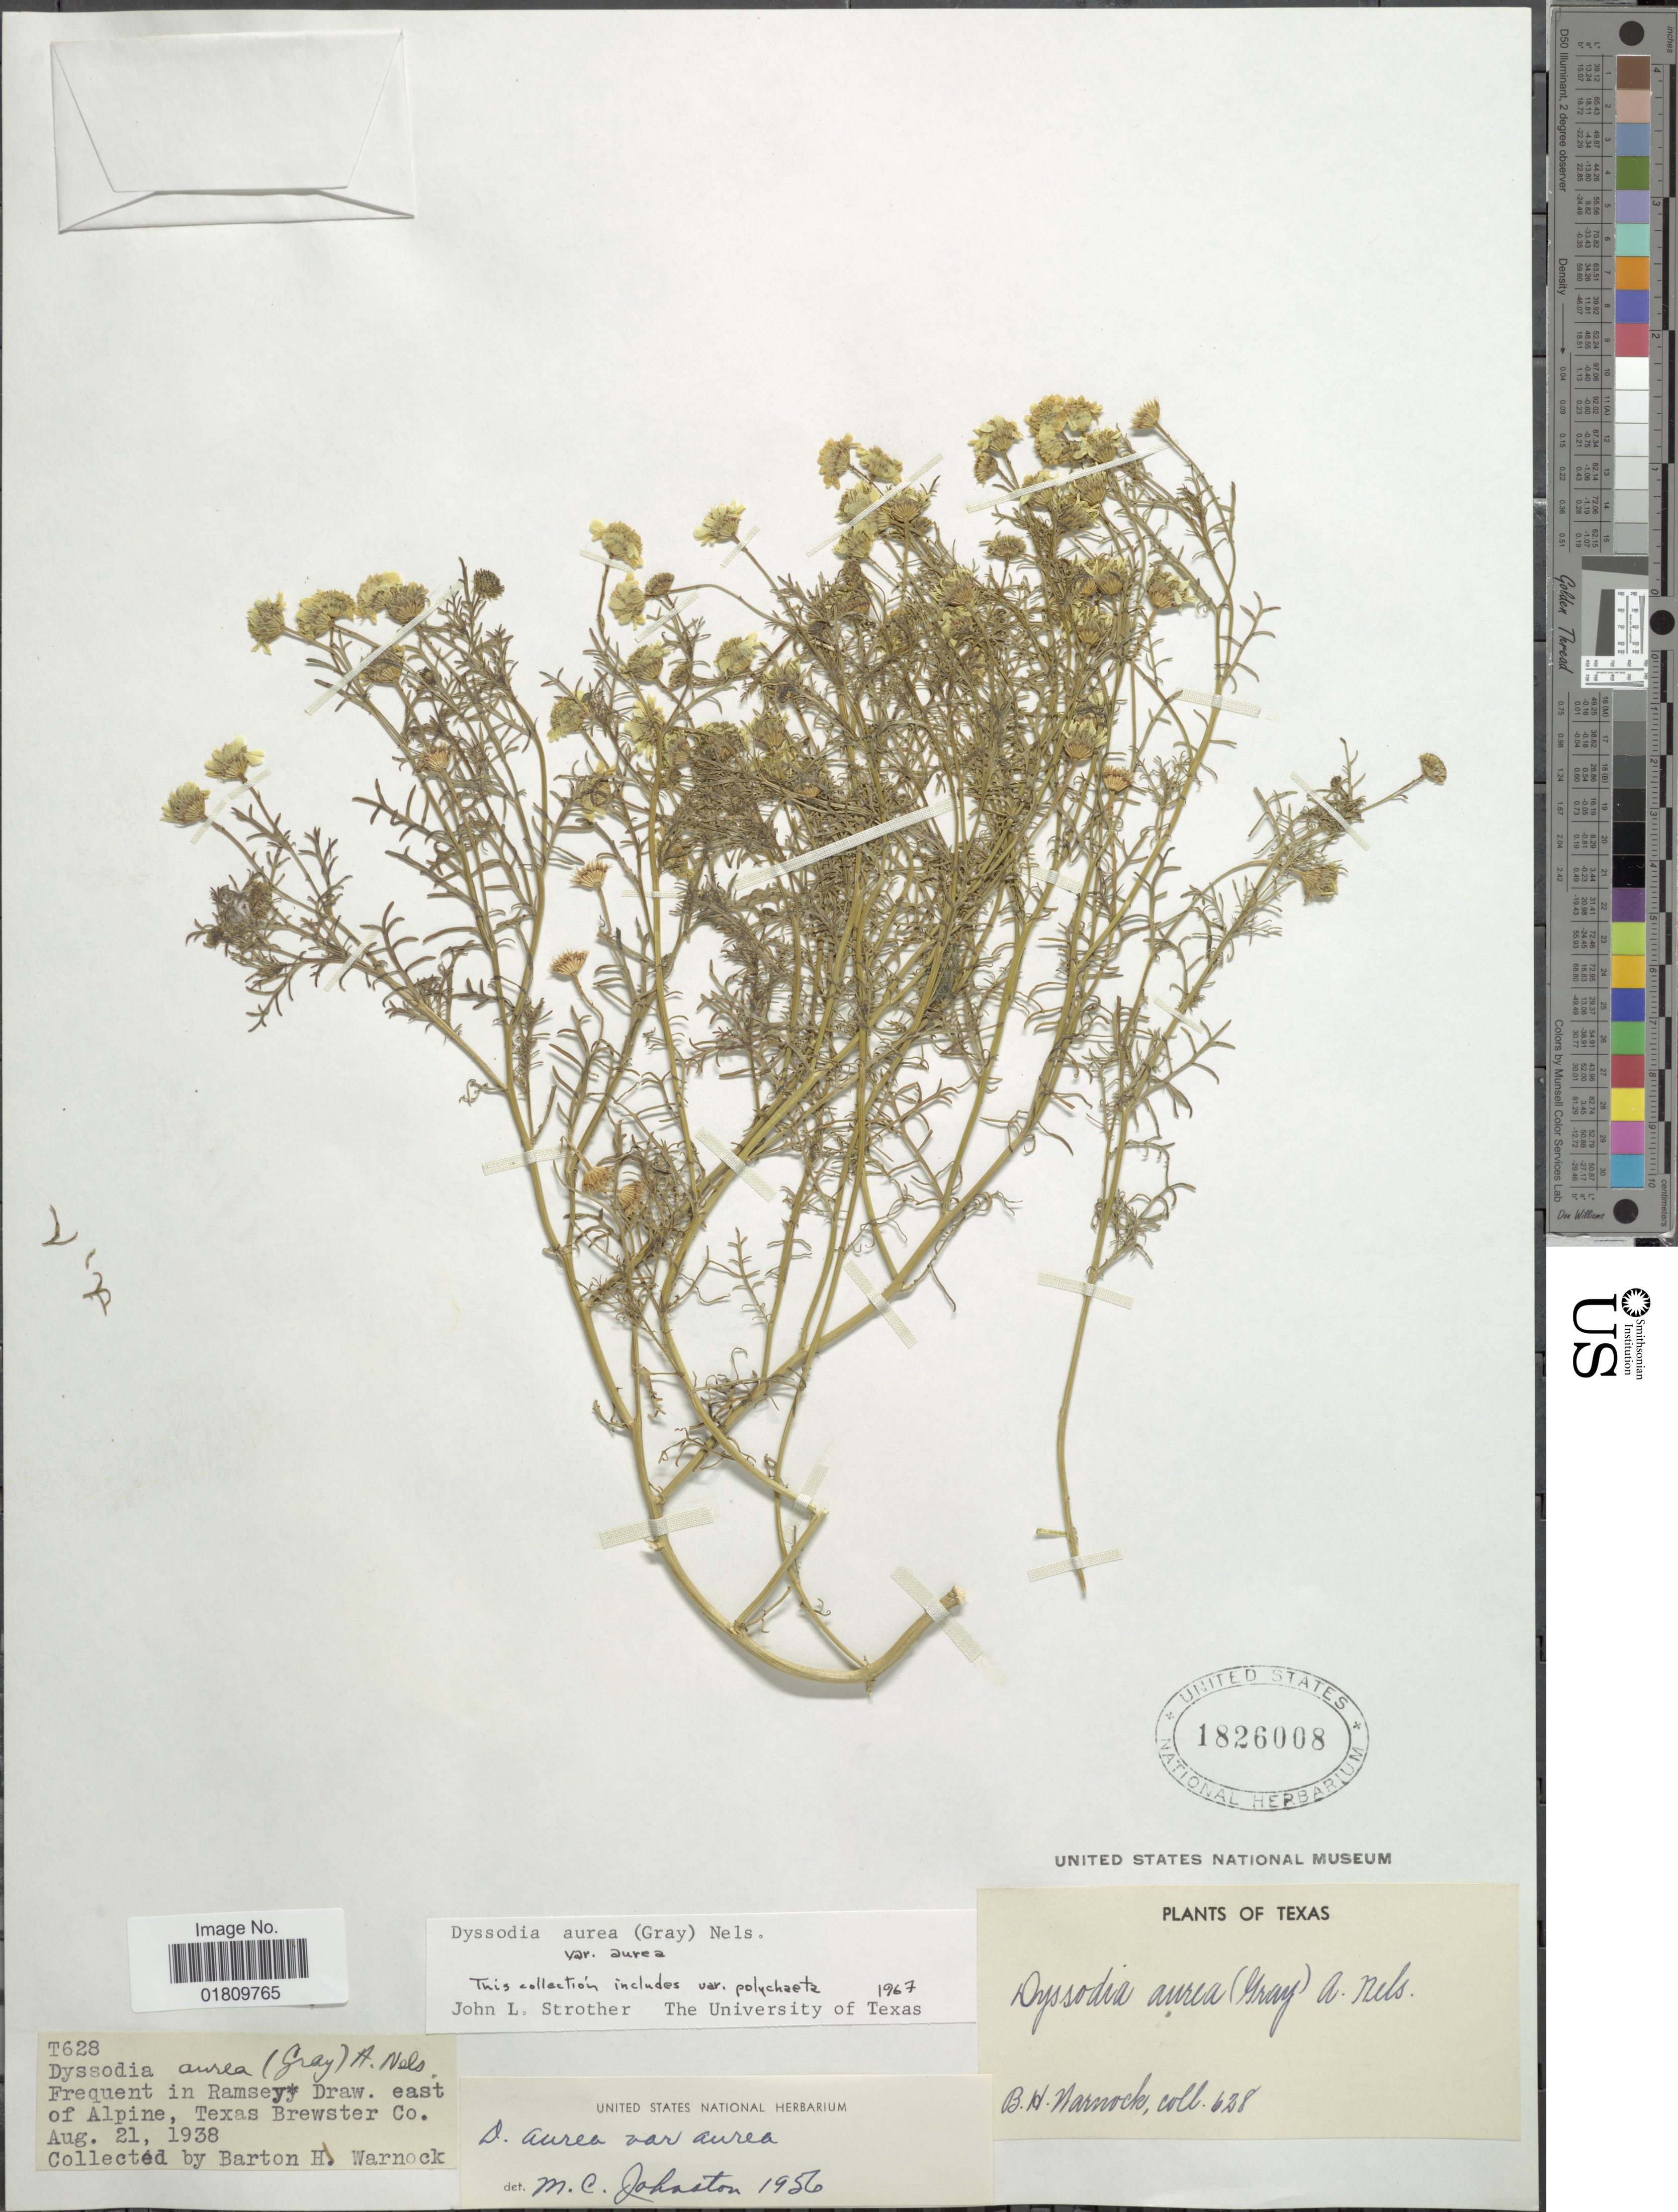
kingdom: Plantae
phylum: Tracheophyta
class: Magnoliopsida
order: Asterales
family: Asteraceae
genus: Thymophylla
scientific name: Thymophylla aurea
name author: (A. Gray) Greene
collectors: B. H. Warnock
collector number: T628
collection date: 1938-08-21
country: United States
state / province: Texas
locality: Frequent in Ramsey Draw, east of Alpine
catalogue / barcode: US 18260208